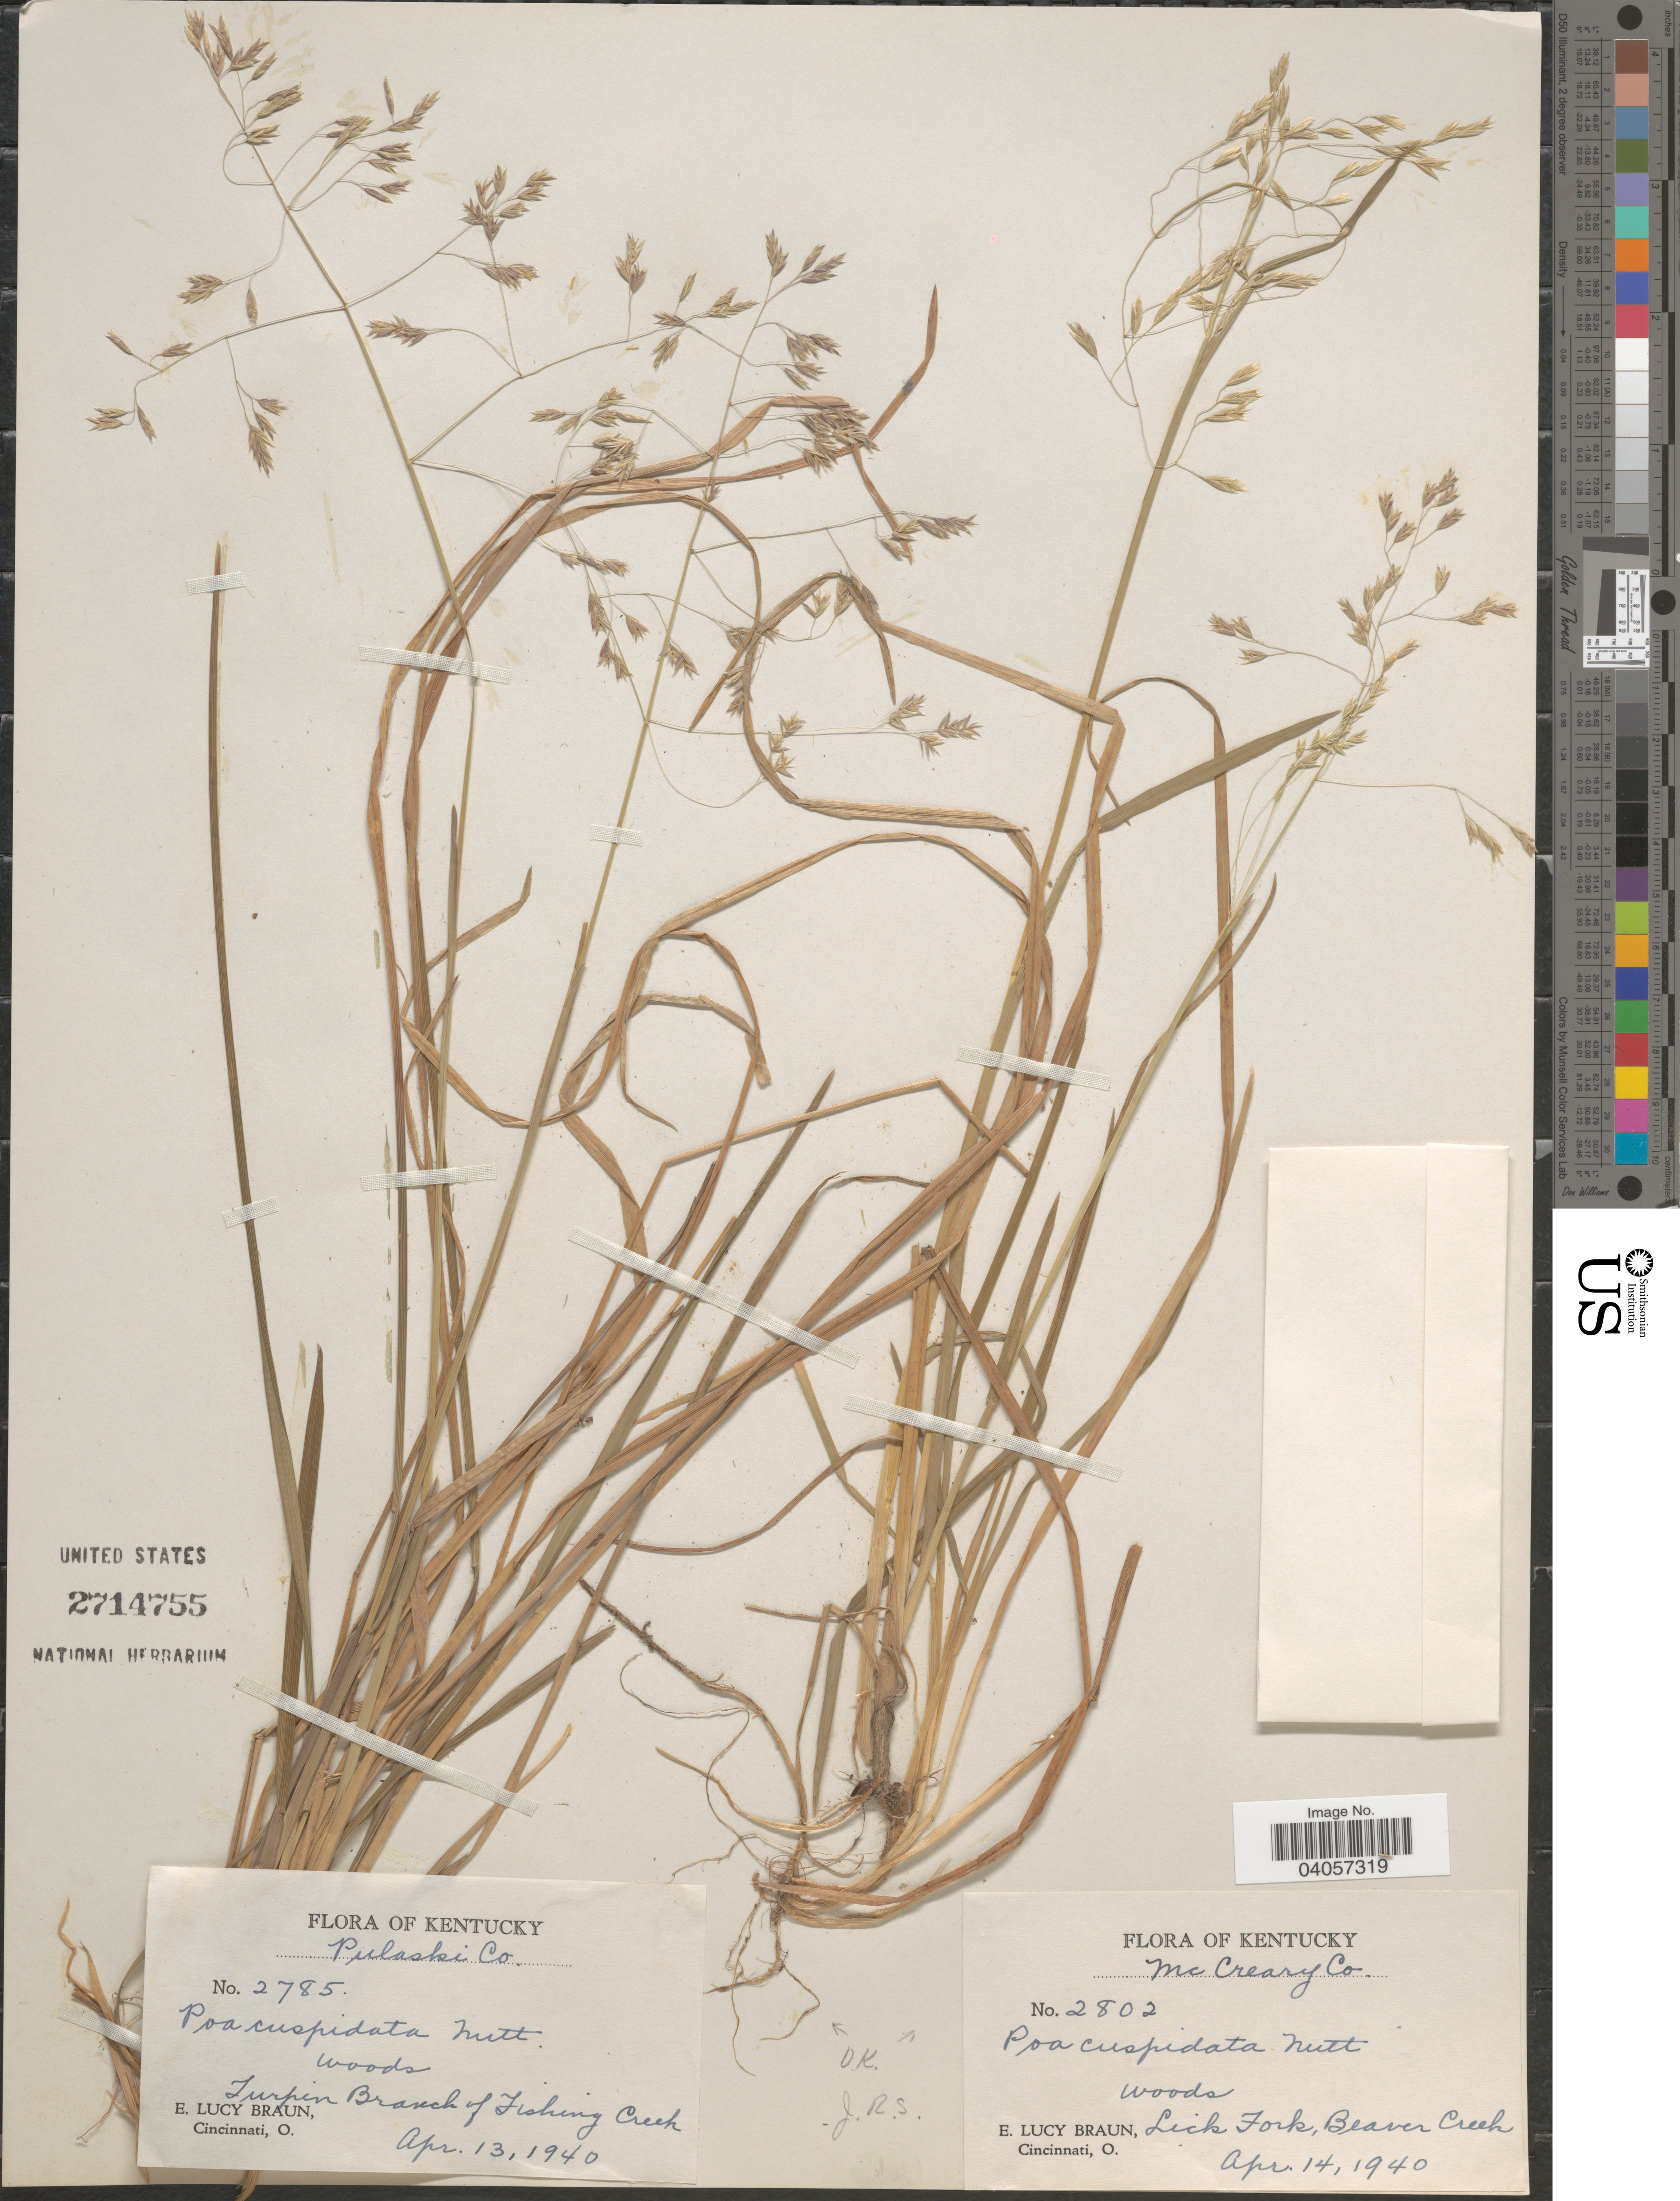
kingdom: Plantae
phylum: Tracheophyta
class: Liliopsida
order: Poales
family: Poaceae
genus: Poa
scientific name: Poa cuspidata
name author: Nutt.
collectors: E. L. Braun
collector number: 2802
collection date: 1940-04-14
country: United States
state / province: Kentucky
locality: Mc Creary Co. Lick Fork, Beaver Creek.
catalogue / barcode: US 2714755-2